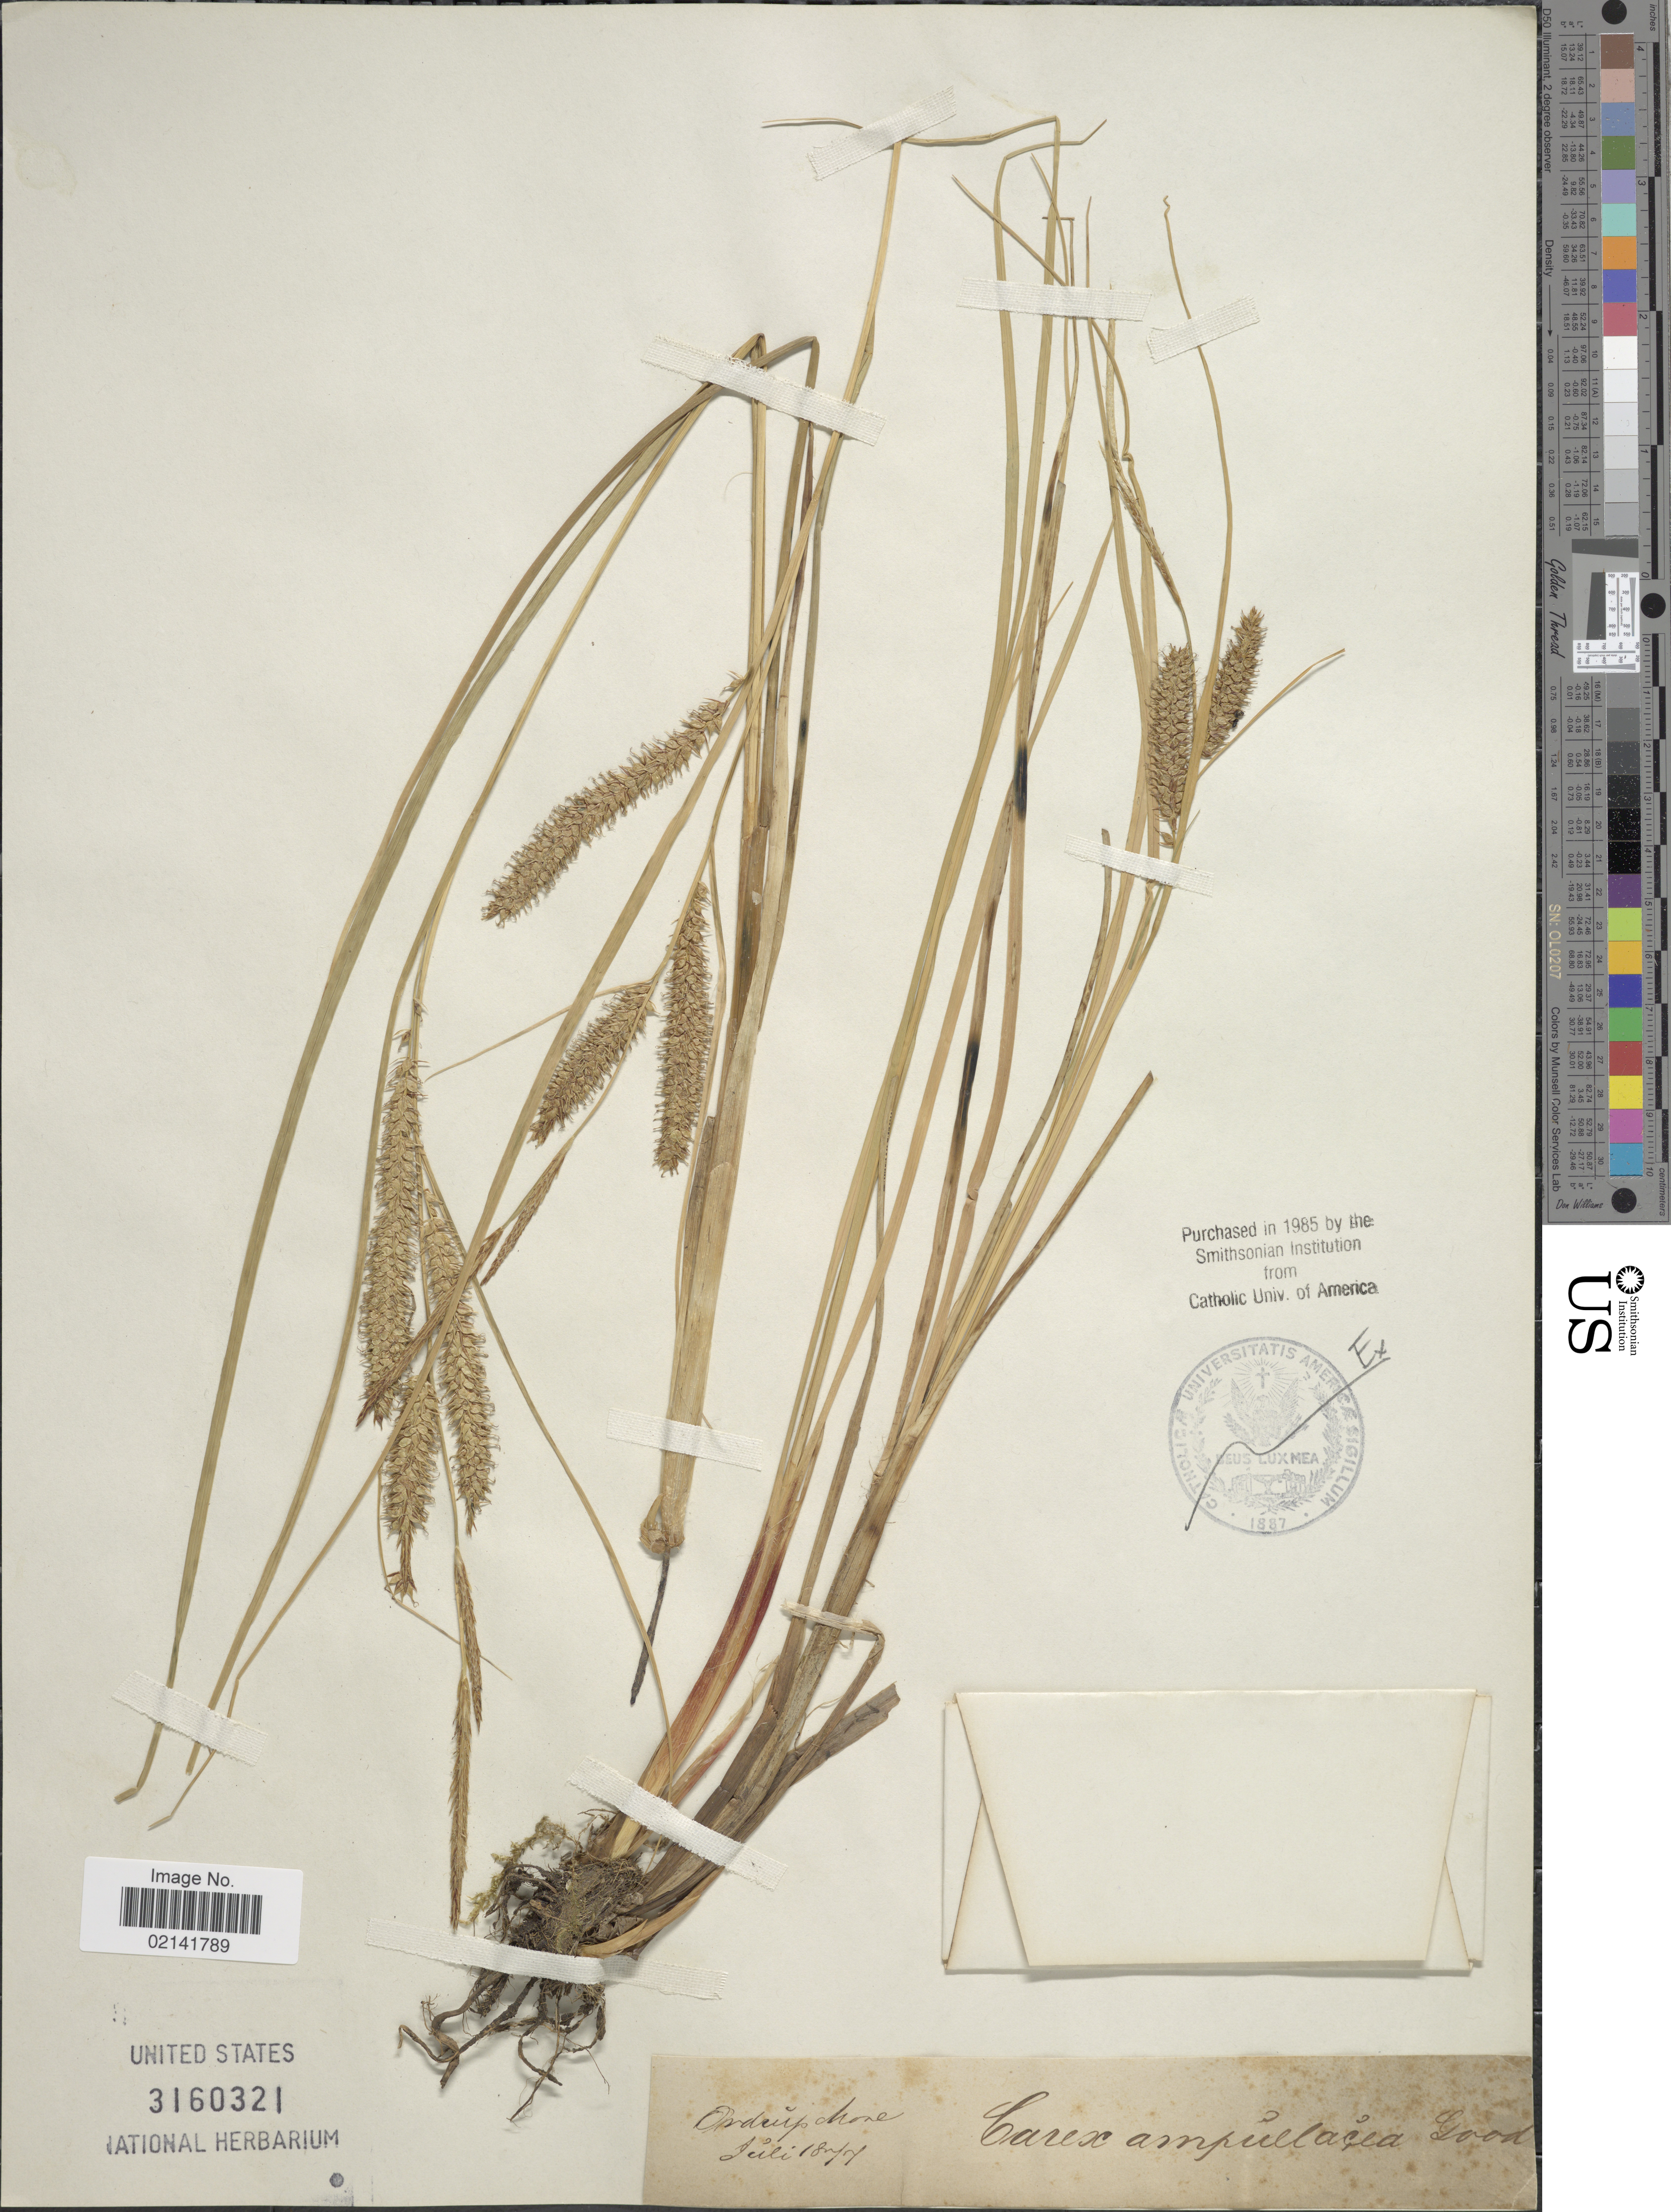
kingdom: Plantae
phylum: Tracheophyta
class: Liliopsida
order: Poales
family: Cyperaceae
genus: Carex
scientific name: Carex rostrata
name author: Stokes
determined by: Strong, Mark T., (BOT), Smithsonian Institution - National Museum of Natural History (UNITED STATES)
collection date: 1877-07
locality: Ordrup kone [interpreted]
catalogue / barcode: US 3160321